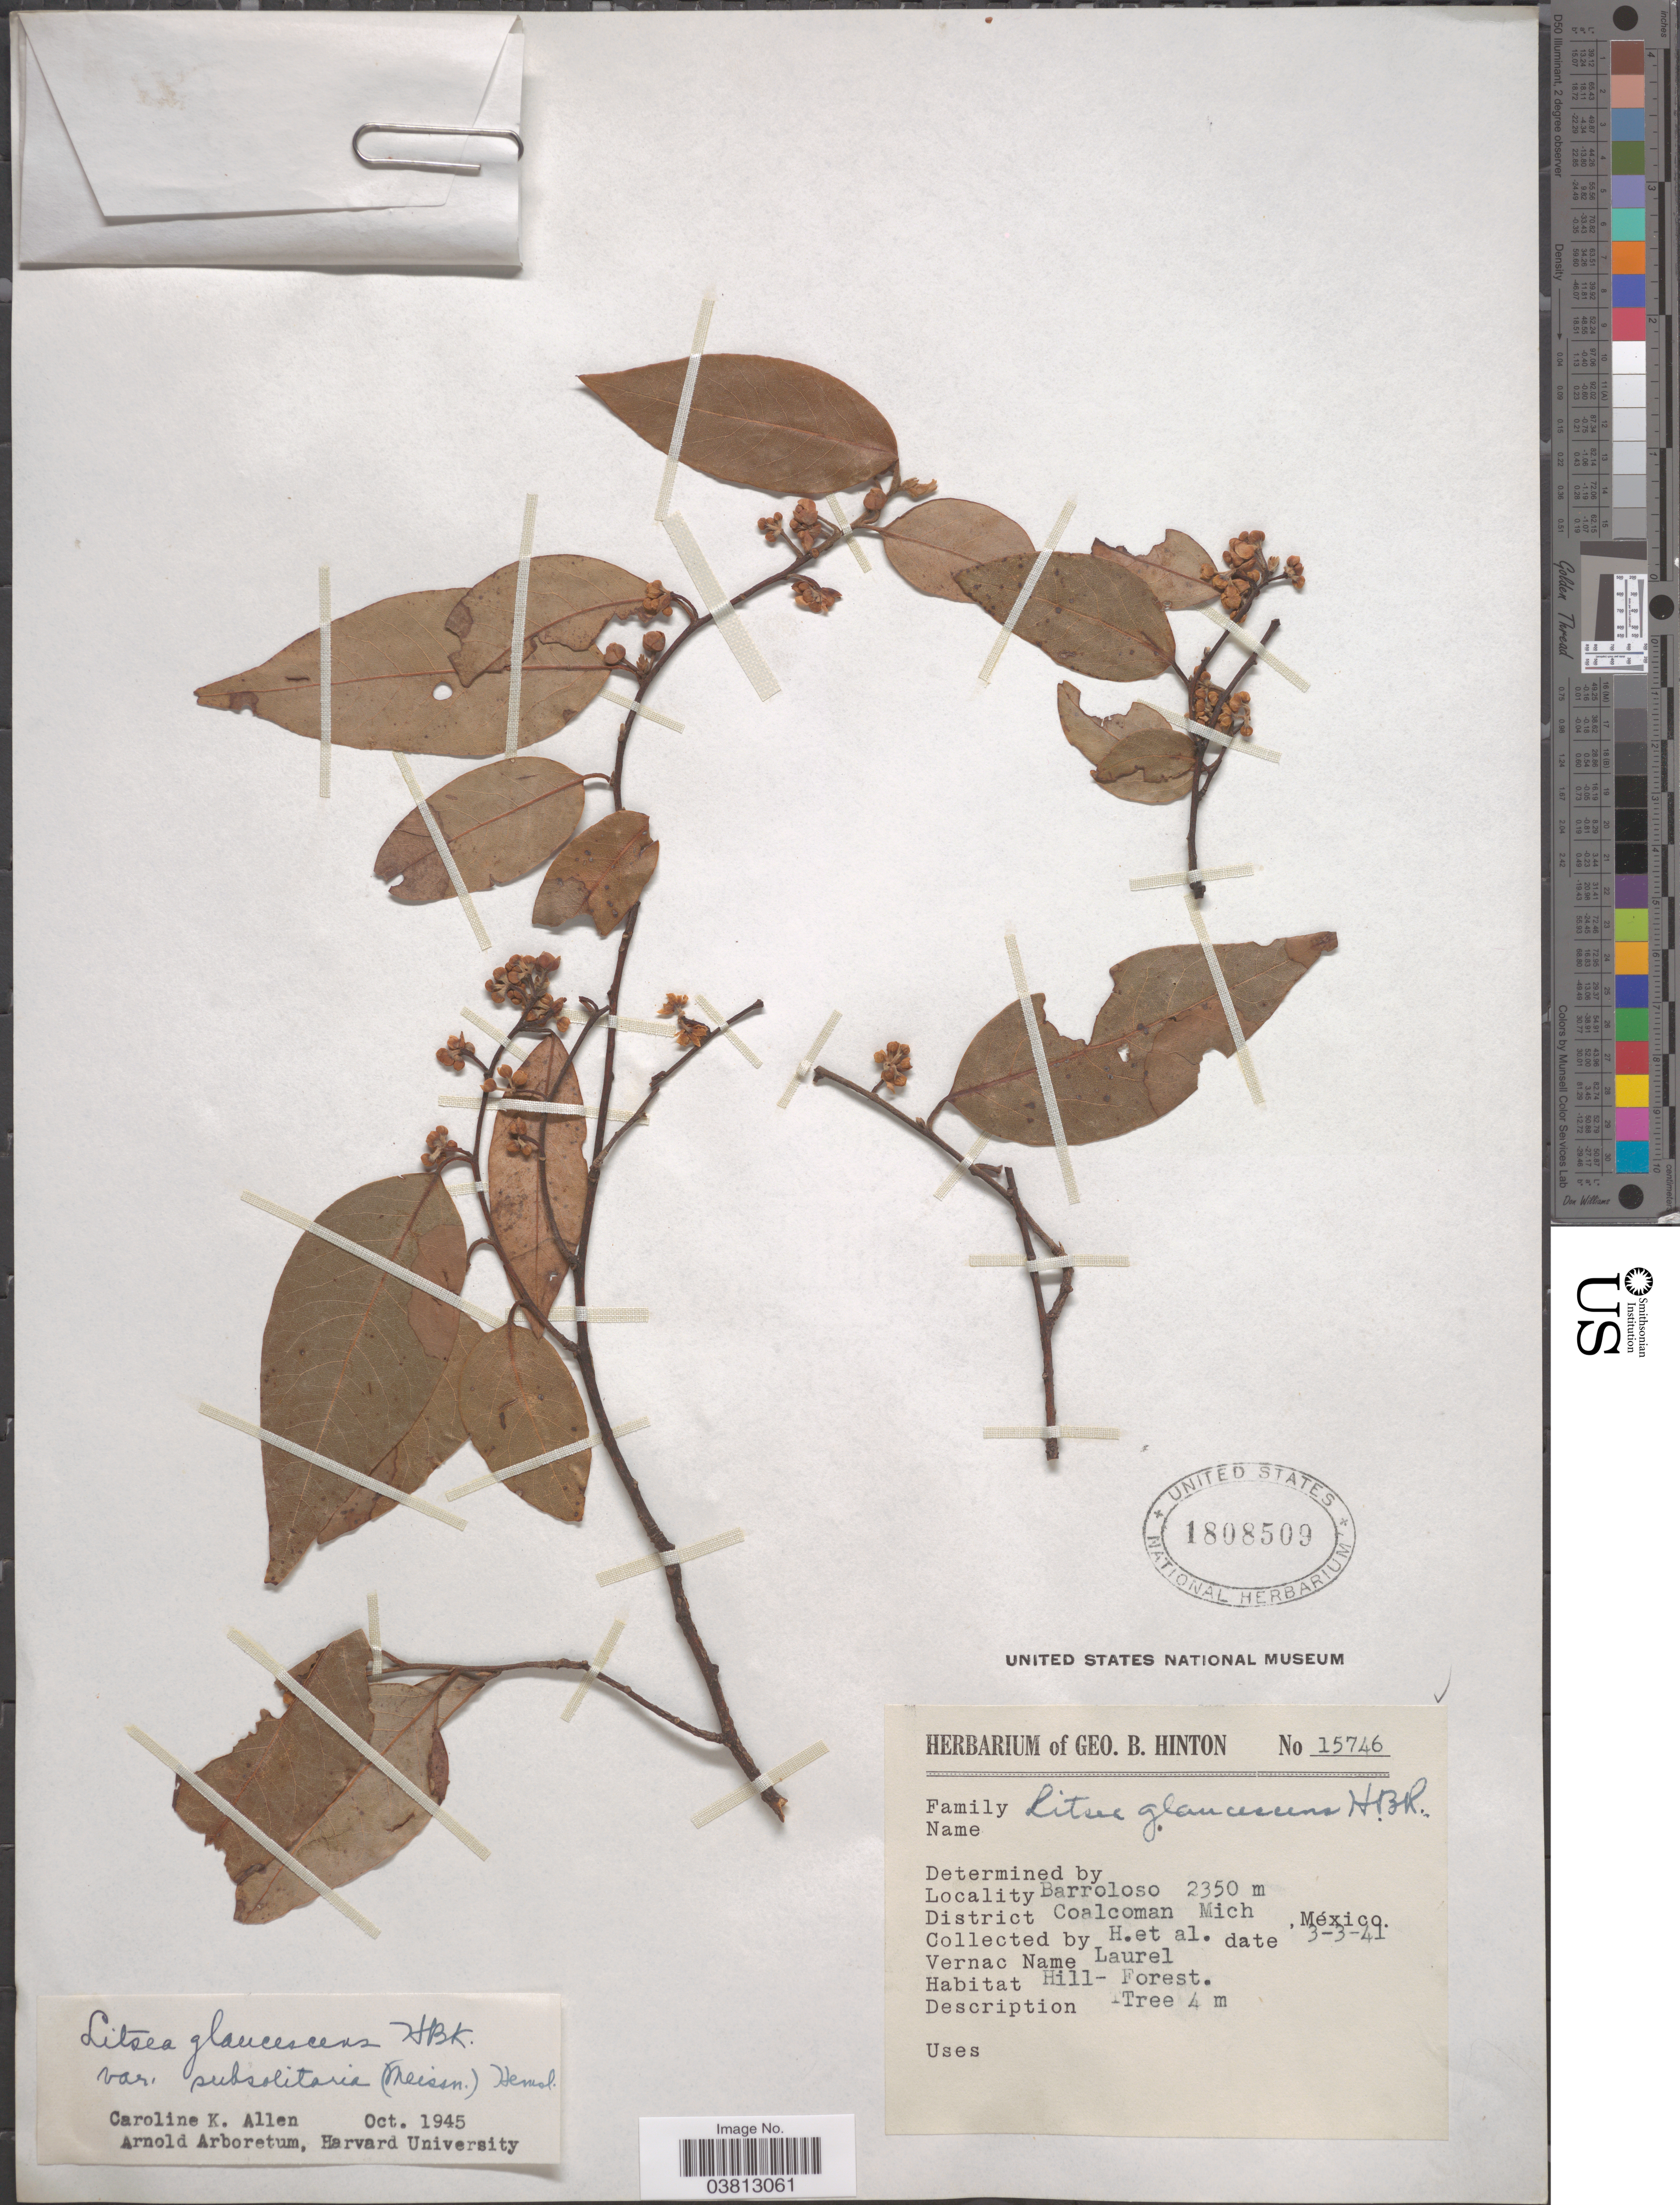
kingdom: Plantae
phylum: Tracheophyta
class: Magnoliopsida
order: Laurales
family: Lauraceae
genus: Litsea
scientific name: Litsea glaucescens var. subsolitaria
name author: Kunth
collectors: G. B. Hinton & et al.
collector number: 15746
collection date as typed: Transcribed d/m/y: 3/3/41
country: Mexico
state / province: Michoacán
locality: Barroloso. District Coalcoman.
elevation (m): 2350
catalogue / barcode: US 1808509